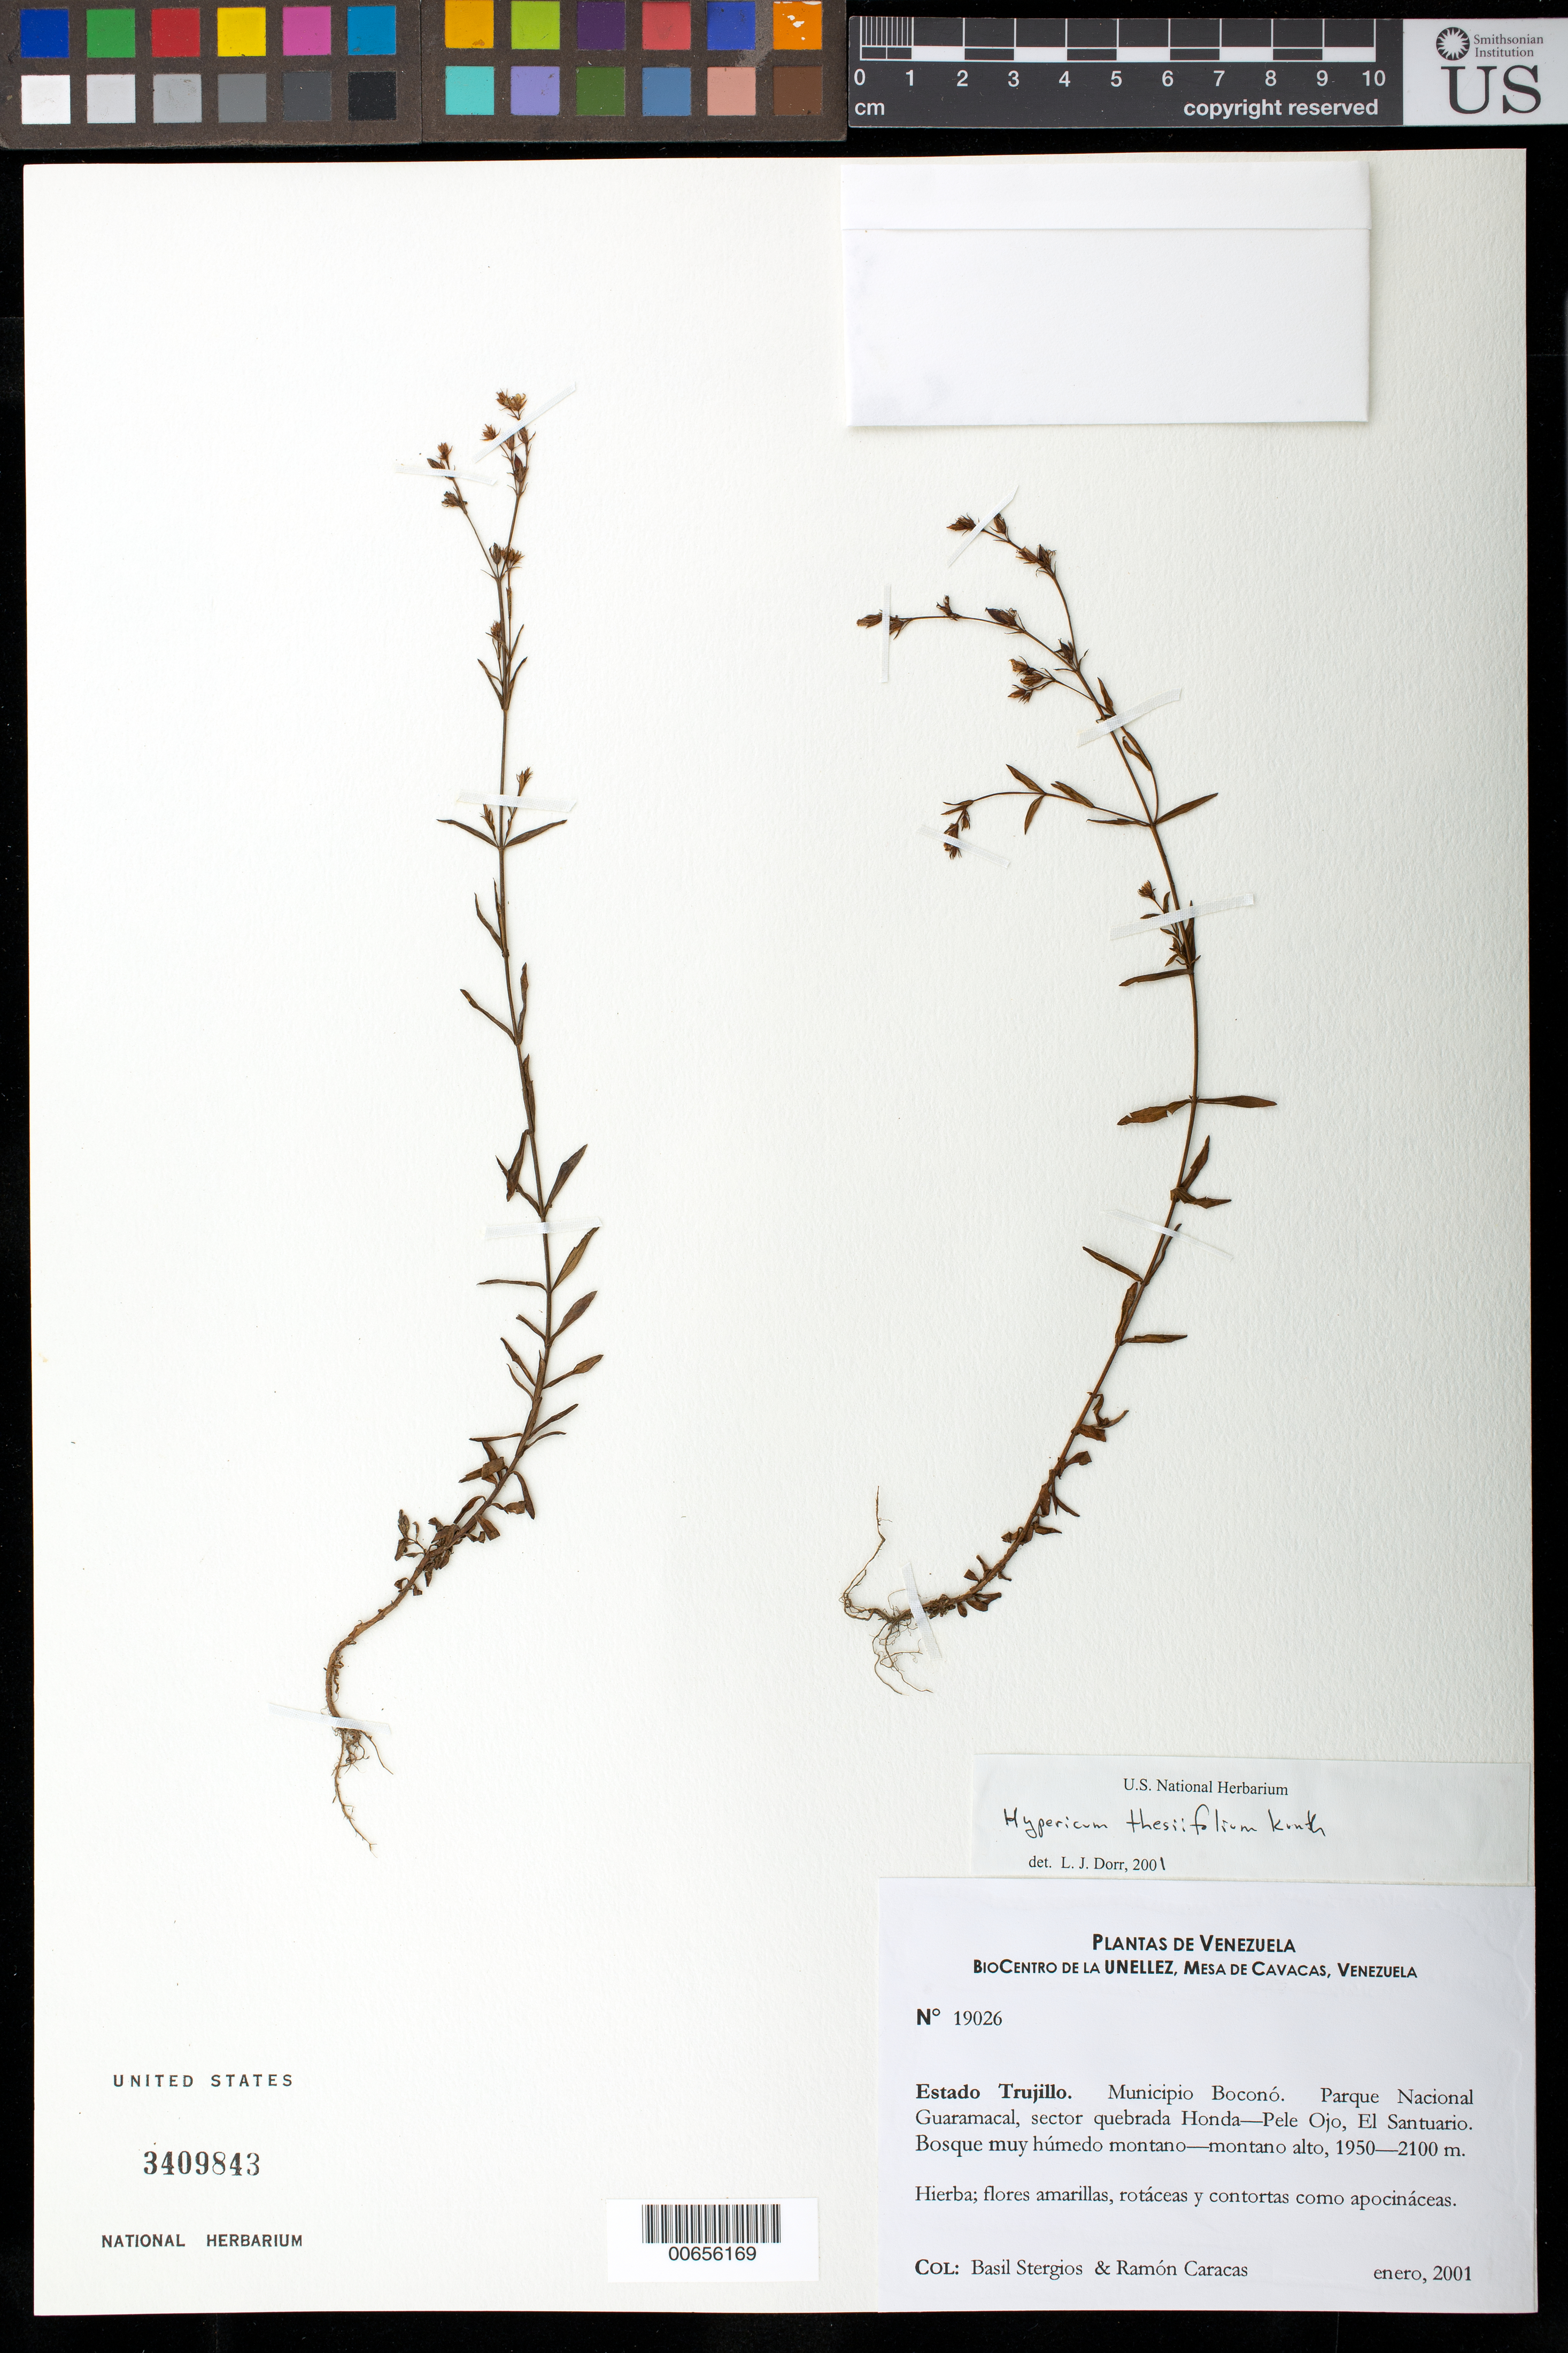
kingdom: Plantae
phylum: Tracheophyta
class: Magnoliopsida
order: Malpighiales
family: Hypericaceae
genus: Hypericum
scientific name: Hypericum thesiifolium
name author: Kunth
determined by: Dorr, L. J., (BOT), Smithsonian Institution - National Museum of Natural History (UNITED STATES)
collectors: B. G. Stergios & R. Caracas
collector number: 19026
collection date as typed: Jan 2001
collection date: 2001-01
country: Venezuela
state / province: Trujillo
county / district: Boconó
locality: Parque Nacional Guaramacal, sector quebrada Honda-Pele Ojo, El Santuario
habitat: Bosque muy húmedo montano-montano alto.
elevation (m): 1950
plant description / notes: PORT, US, VEN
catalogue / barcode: US 3409843